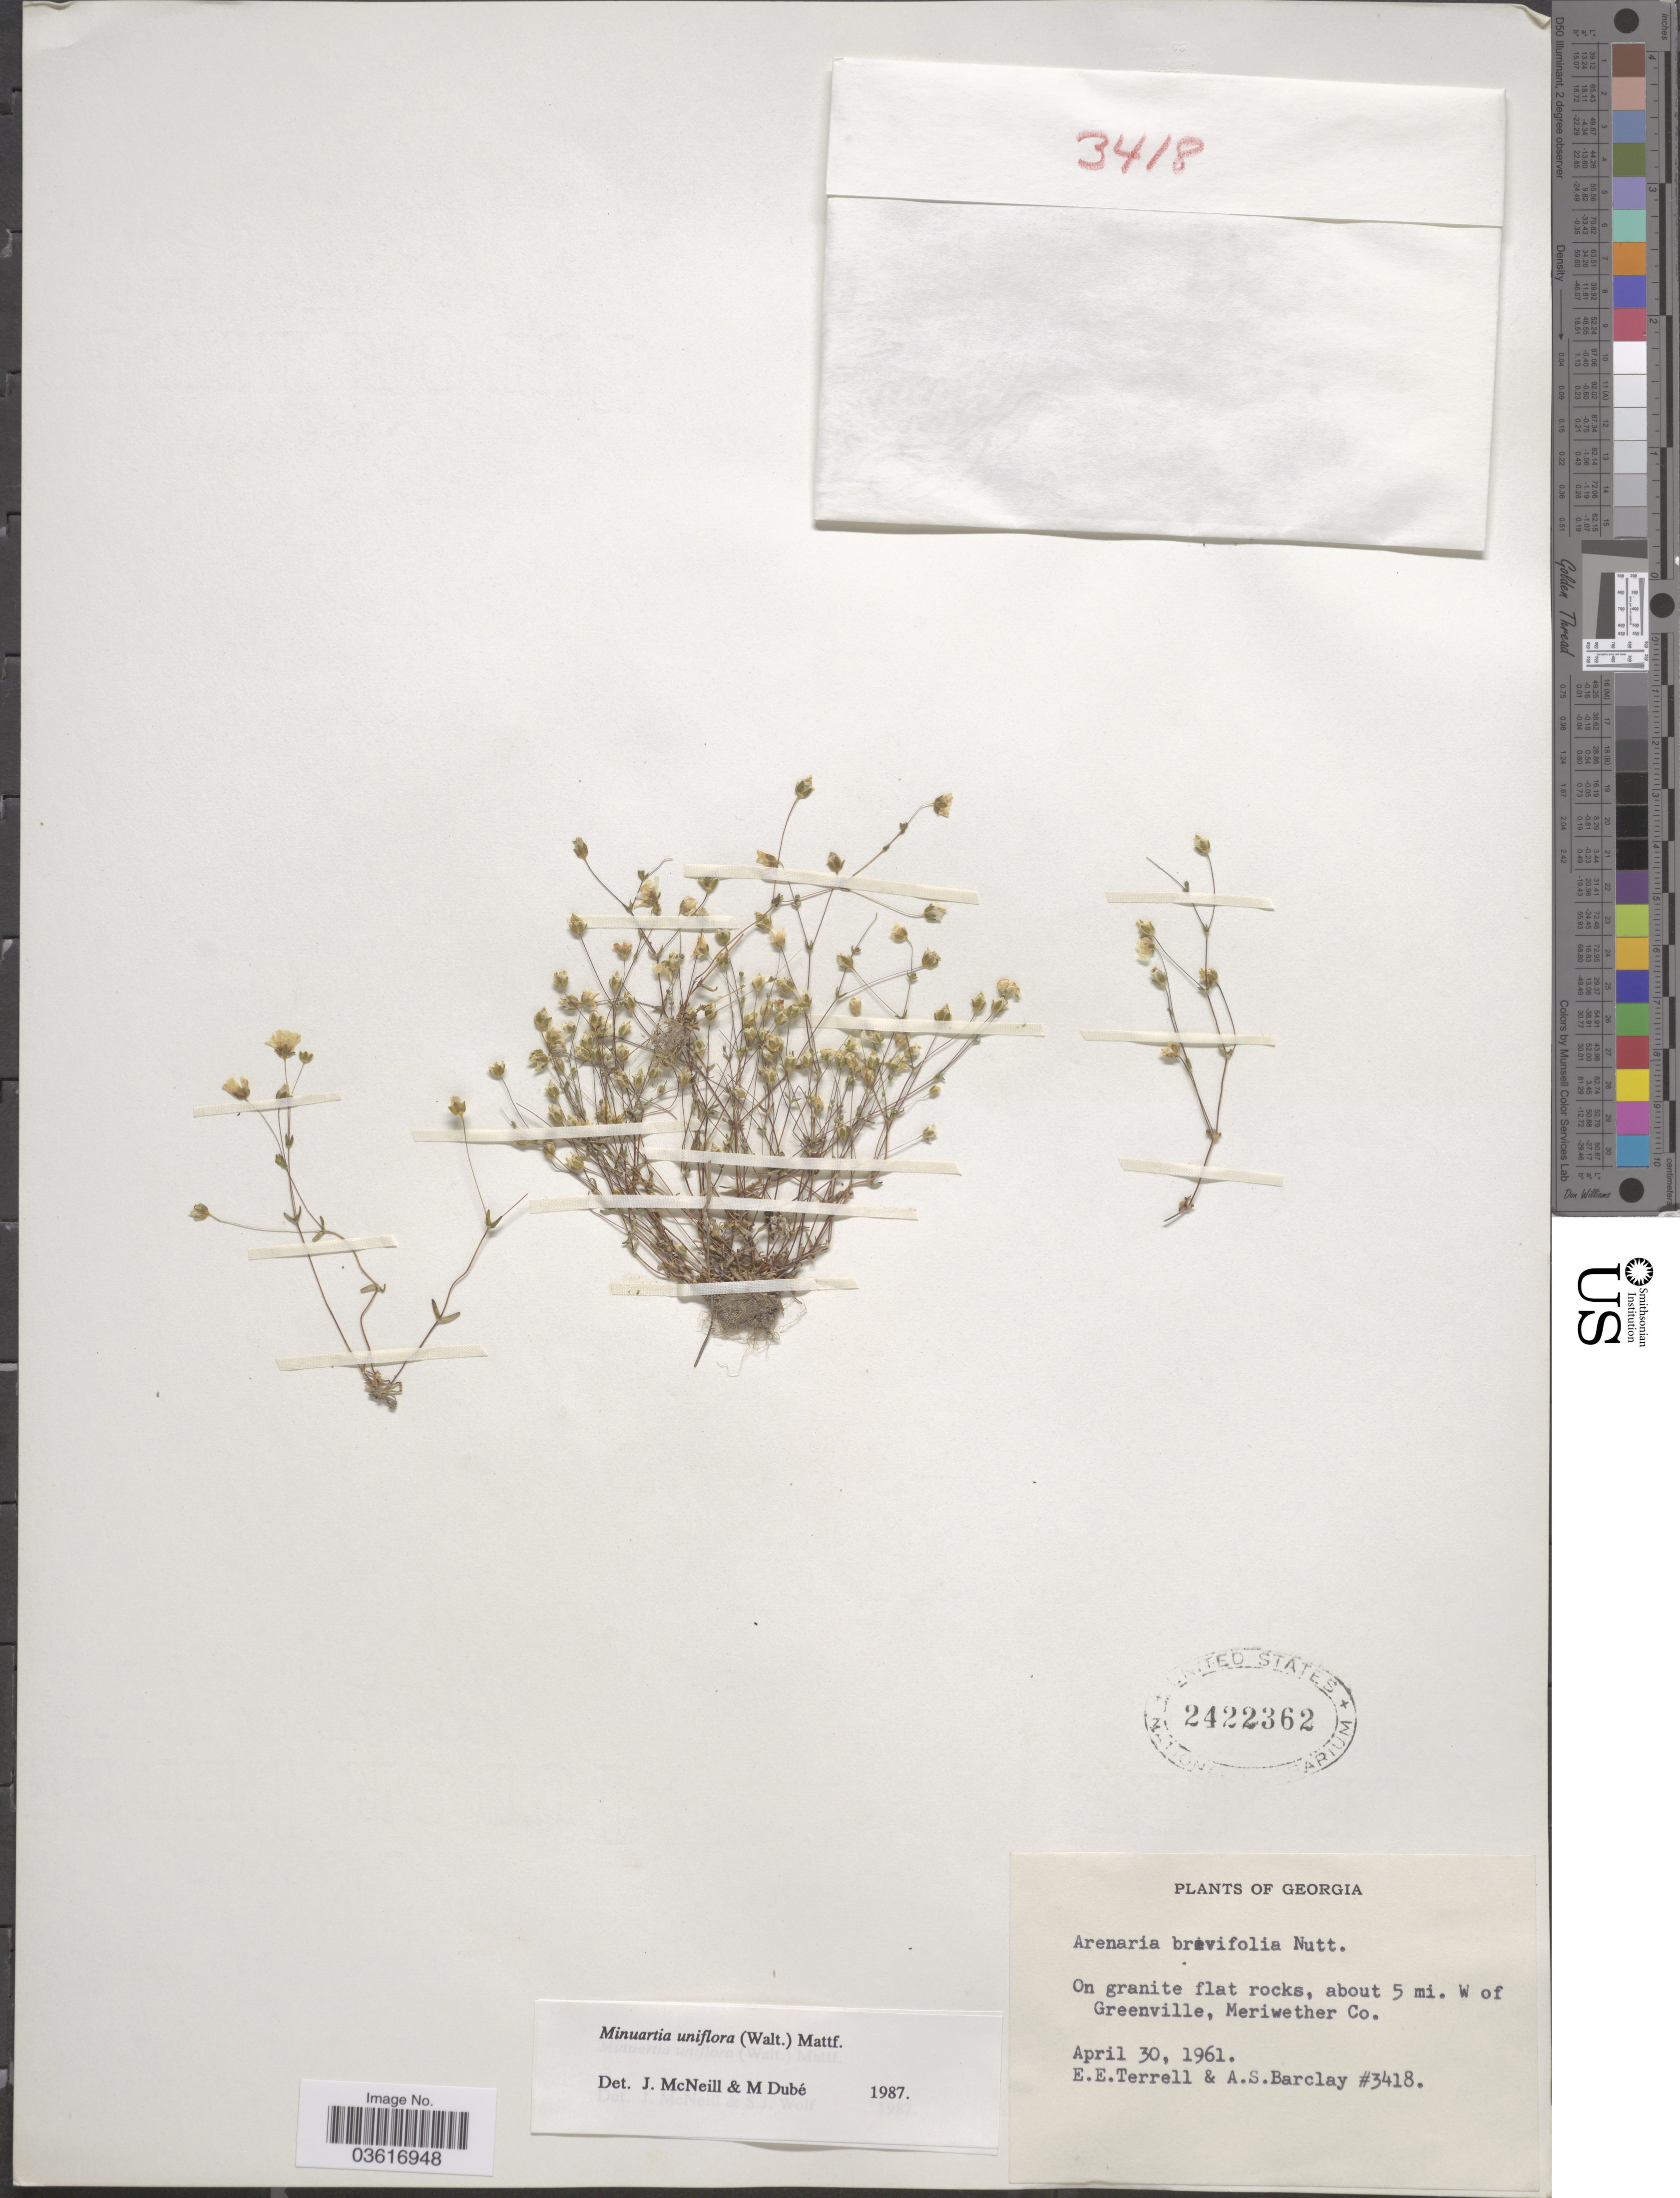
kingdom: Plantae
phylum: Tracheophyta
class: Magnoliopsida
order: Caryophyllales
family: Caryophyllaceae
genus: Minuartia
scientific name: Minuartia uniflora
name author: (Walter) Mattf.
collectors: E. E. Terrell & A. S. Barclay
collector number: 3418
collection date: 1961-04-30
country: United States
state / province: Georgia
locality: About 5 mi. W of Greenville, Meriwether Co.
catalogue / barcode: US 2422362